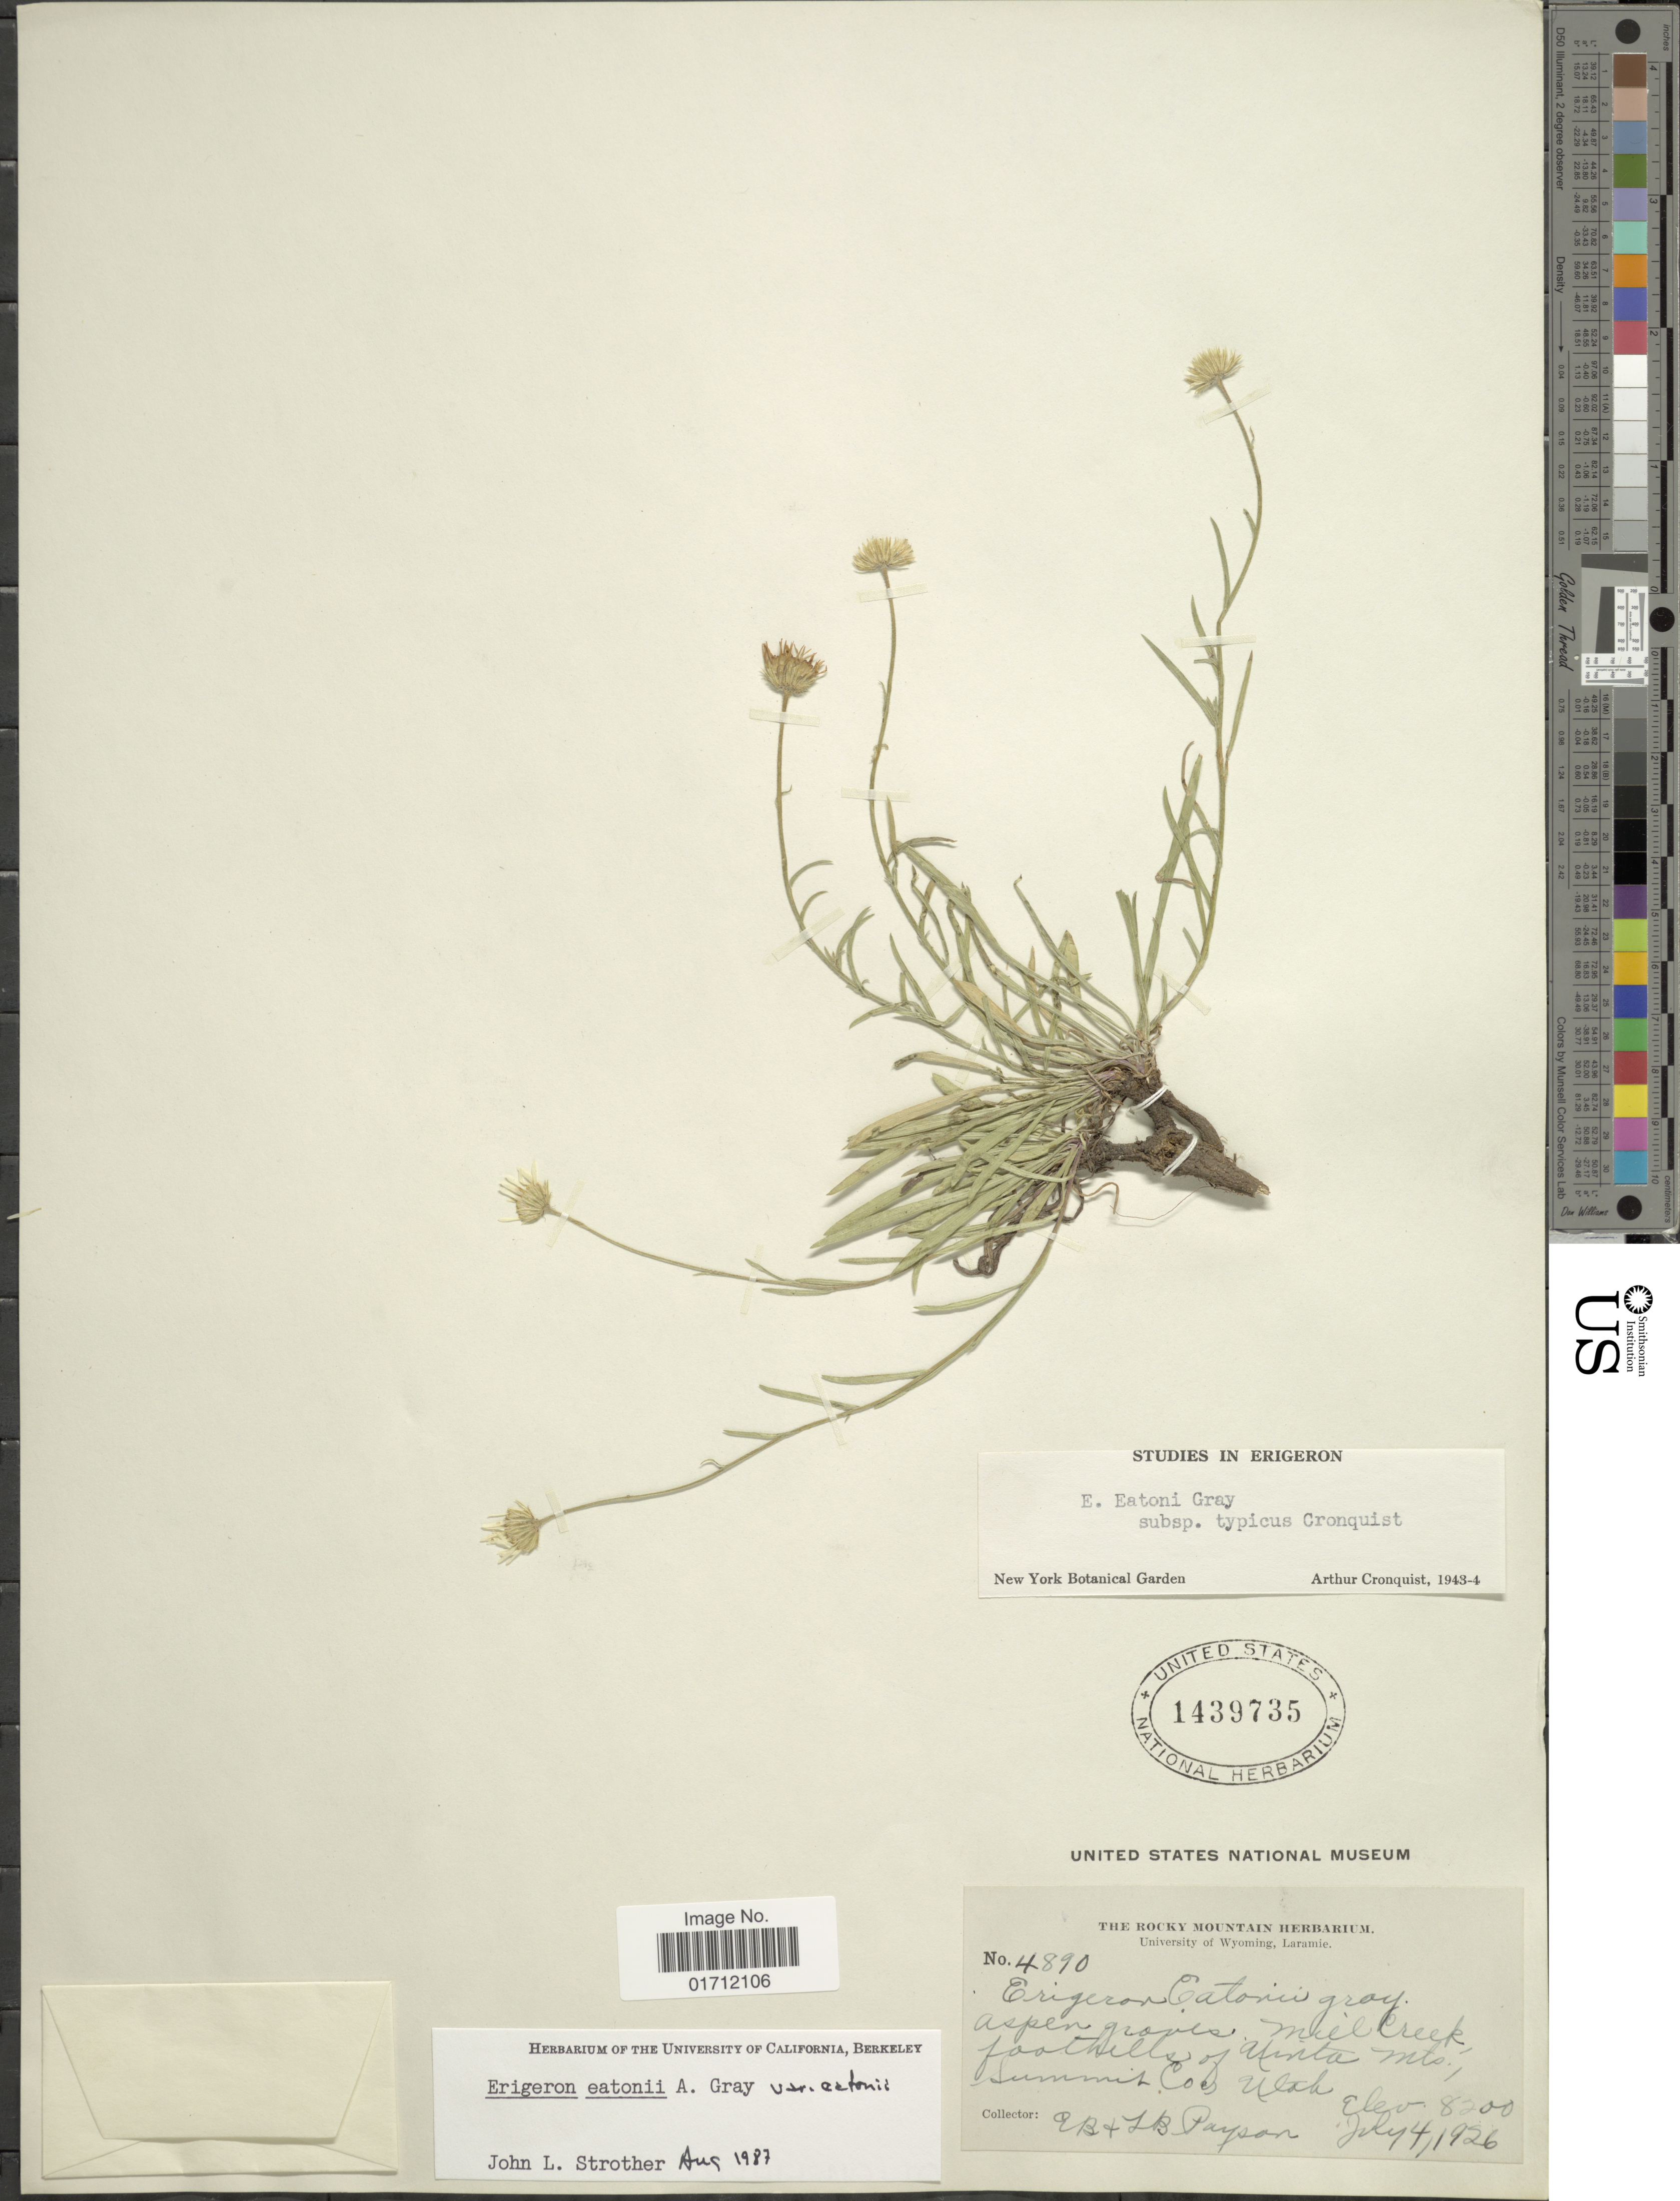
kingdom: Plantae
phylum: Tracheophyta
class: Magnoliopsida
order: Asterales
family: Asteraceae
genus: Erigeron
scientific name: Erigeron eatonii var. eatonii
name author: A. Gray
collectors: E. B. Payson & L. Payson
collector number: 4890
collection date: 1926-07-04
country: United States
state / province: Utah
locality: Mill Creek foothills of Alinta Mts., Summit Co.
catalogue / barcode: US 1439735